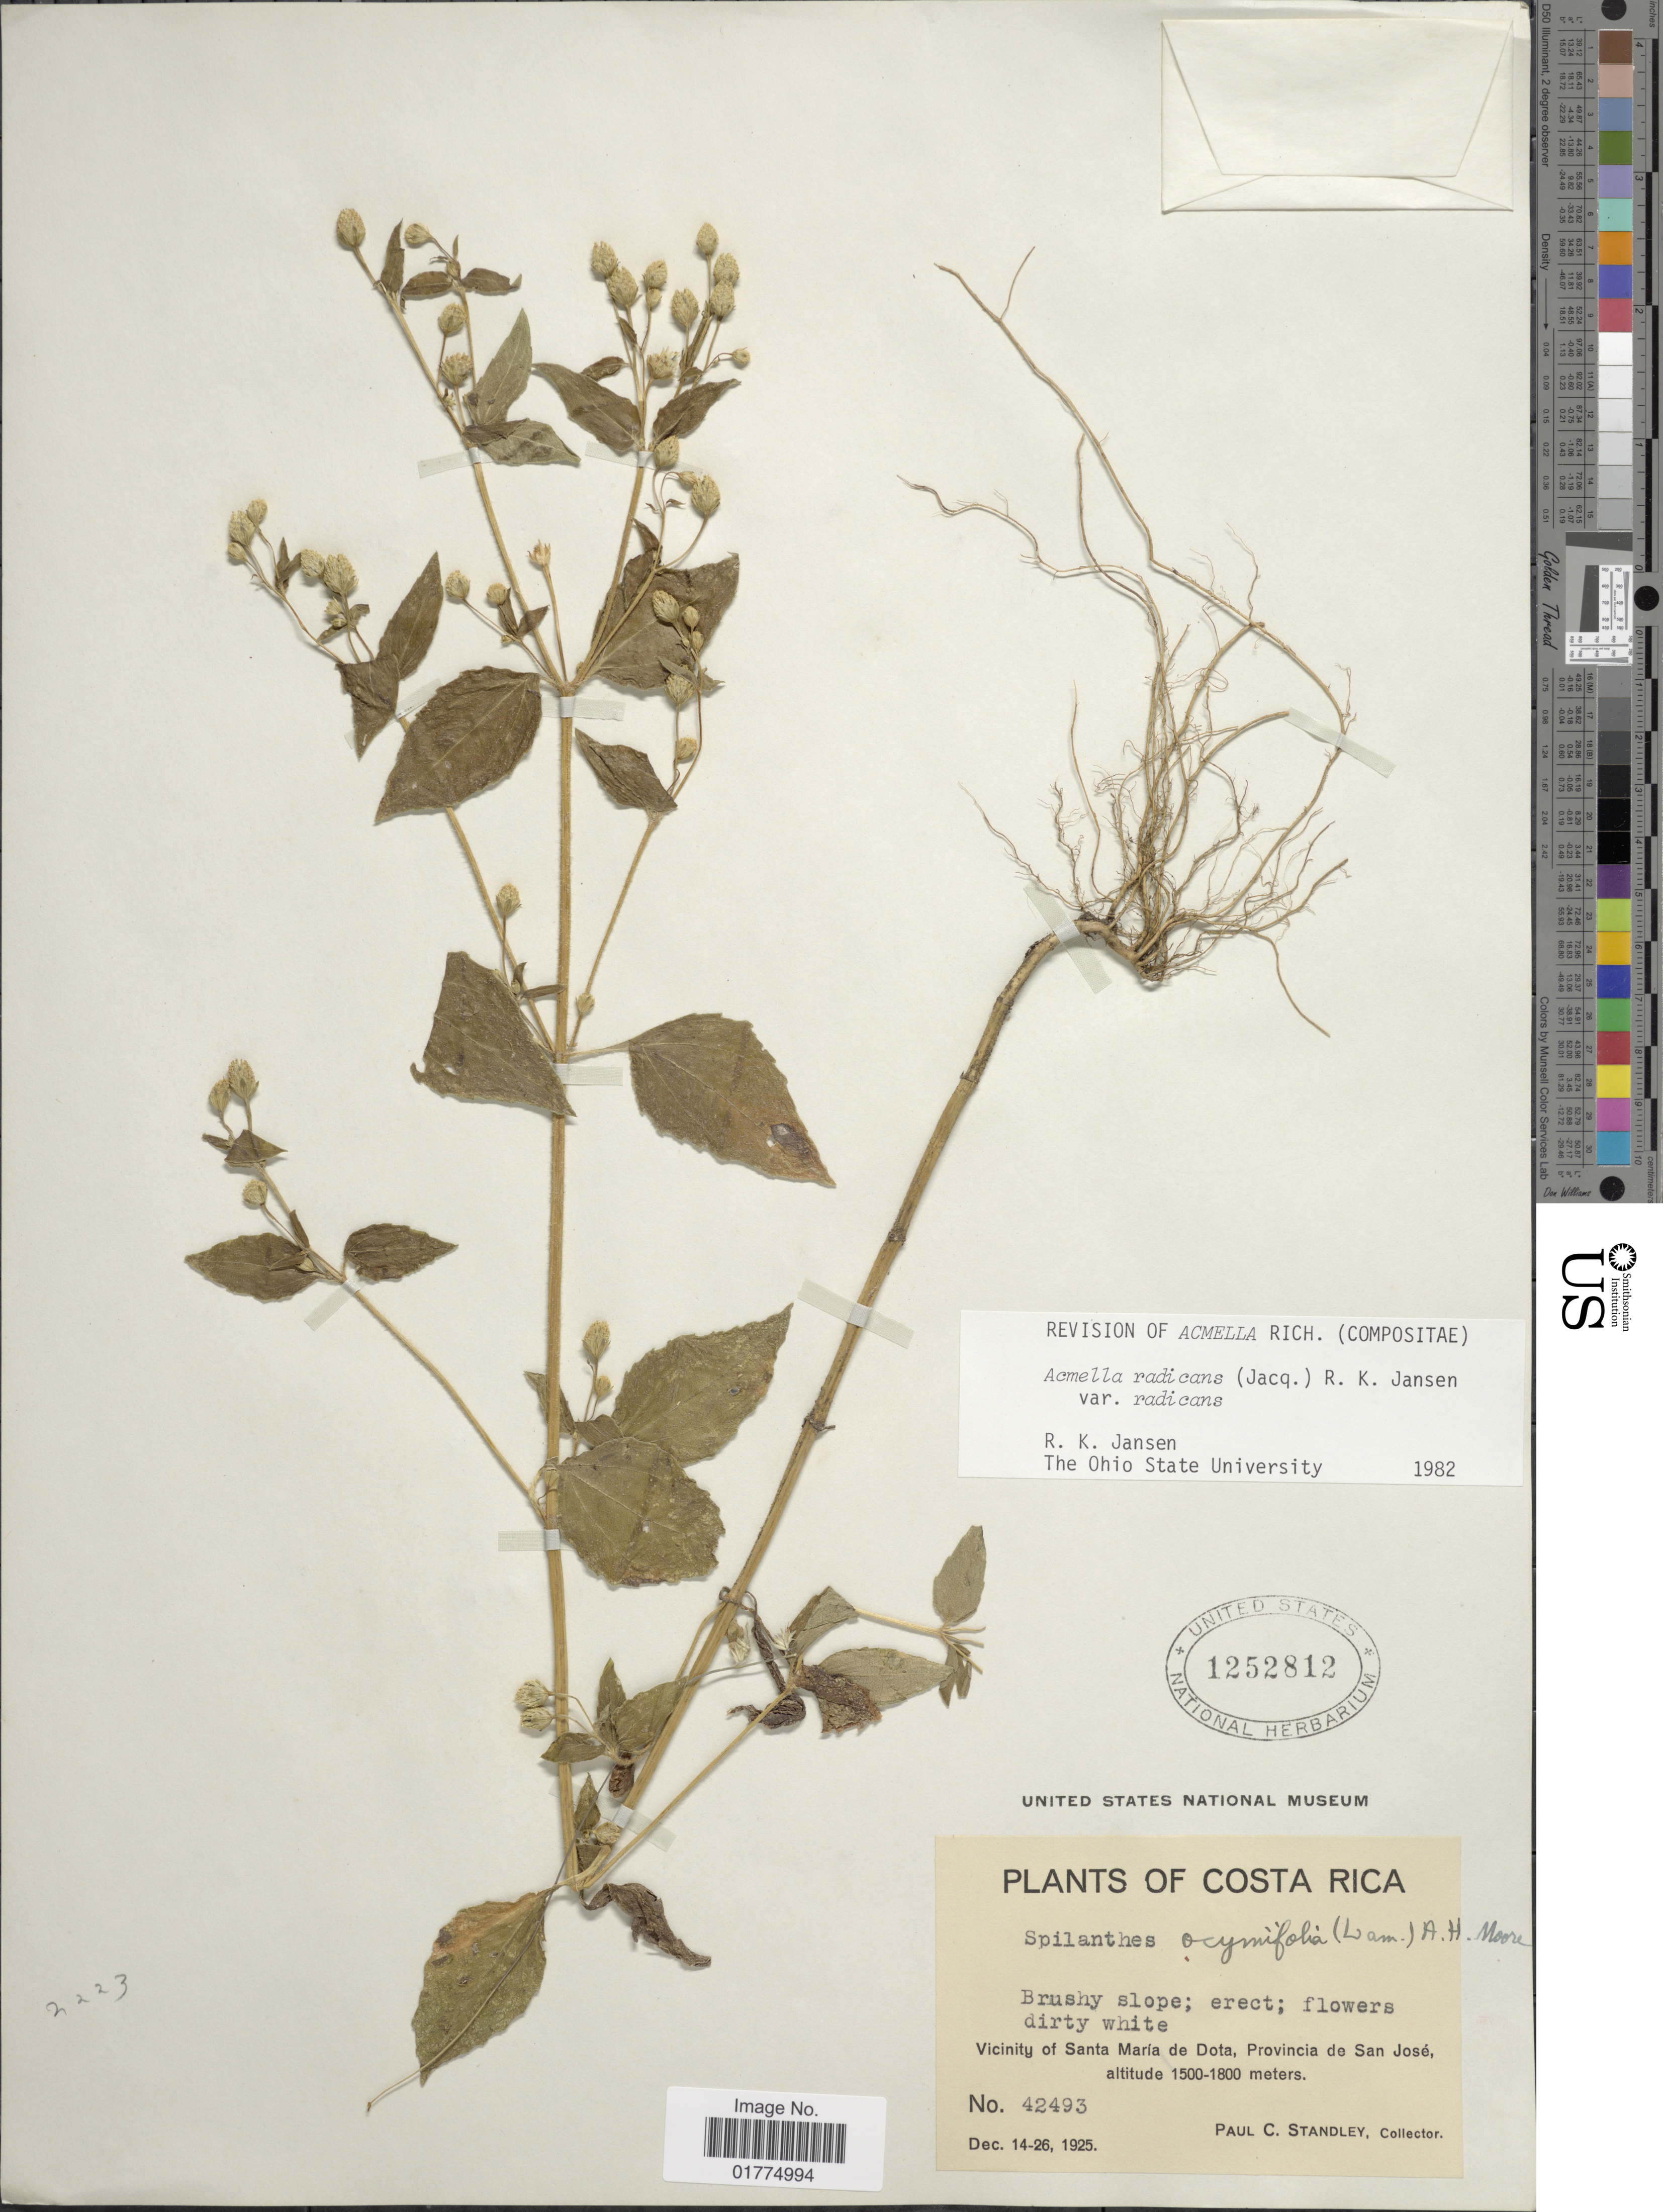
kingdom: Plantae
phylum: Tracheophyta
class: Magnoliopsida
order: Asterales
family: Asteraceae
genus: Acmella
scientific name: Acmella radicans var. radicans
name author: (Jacq.) R.K. Jansen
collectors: P. C. Standley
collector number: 42493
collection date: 1925-12-14/1925-12-26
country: Costa Rica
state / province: San José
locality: Vicinity of Santa María de Dota, Provincia de San José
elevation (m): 1500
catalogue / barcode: US 1252812